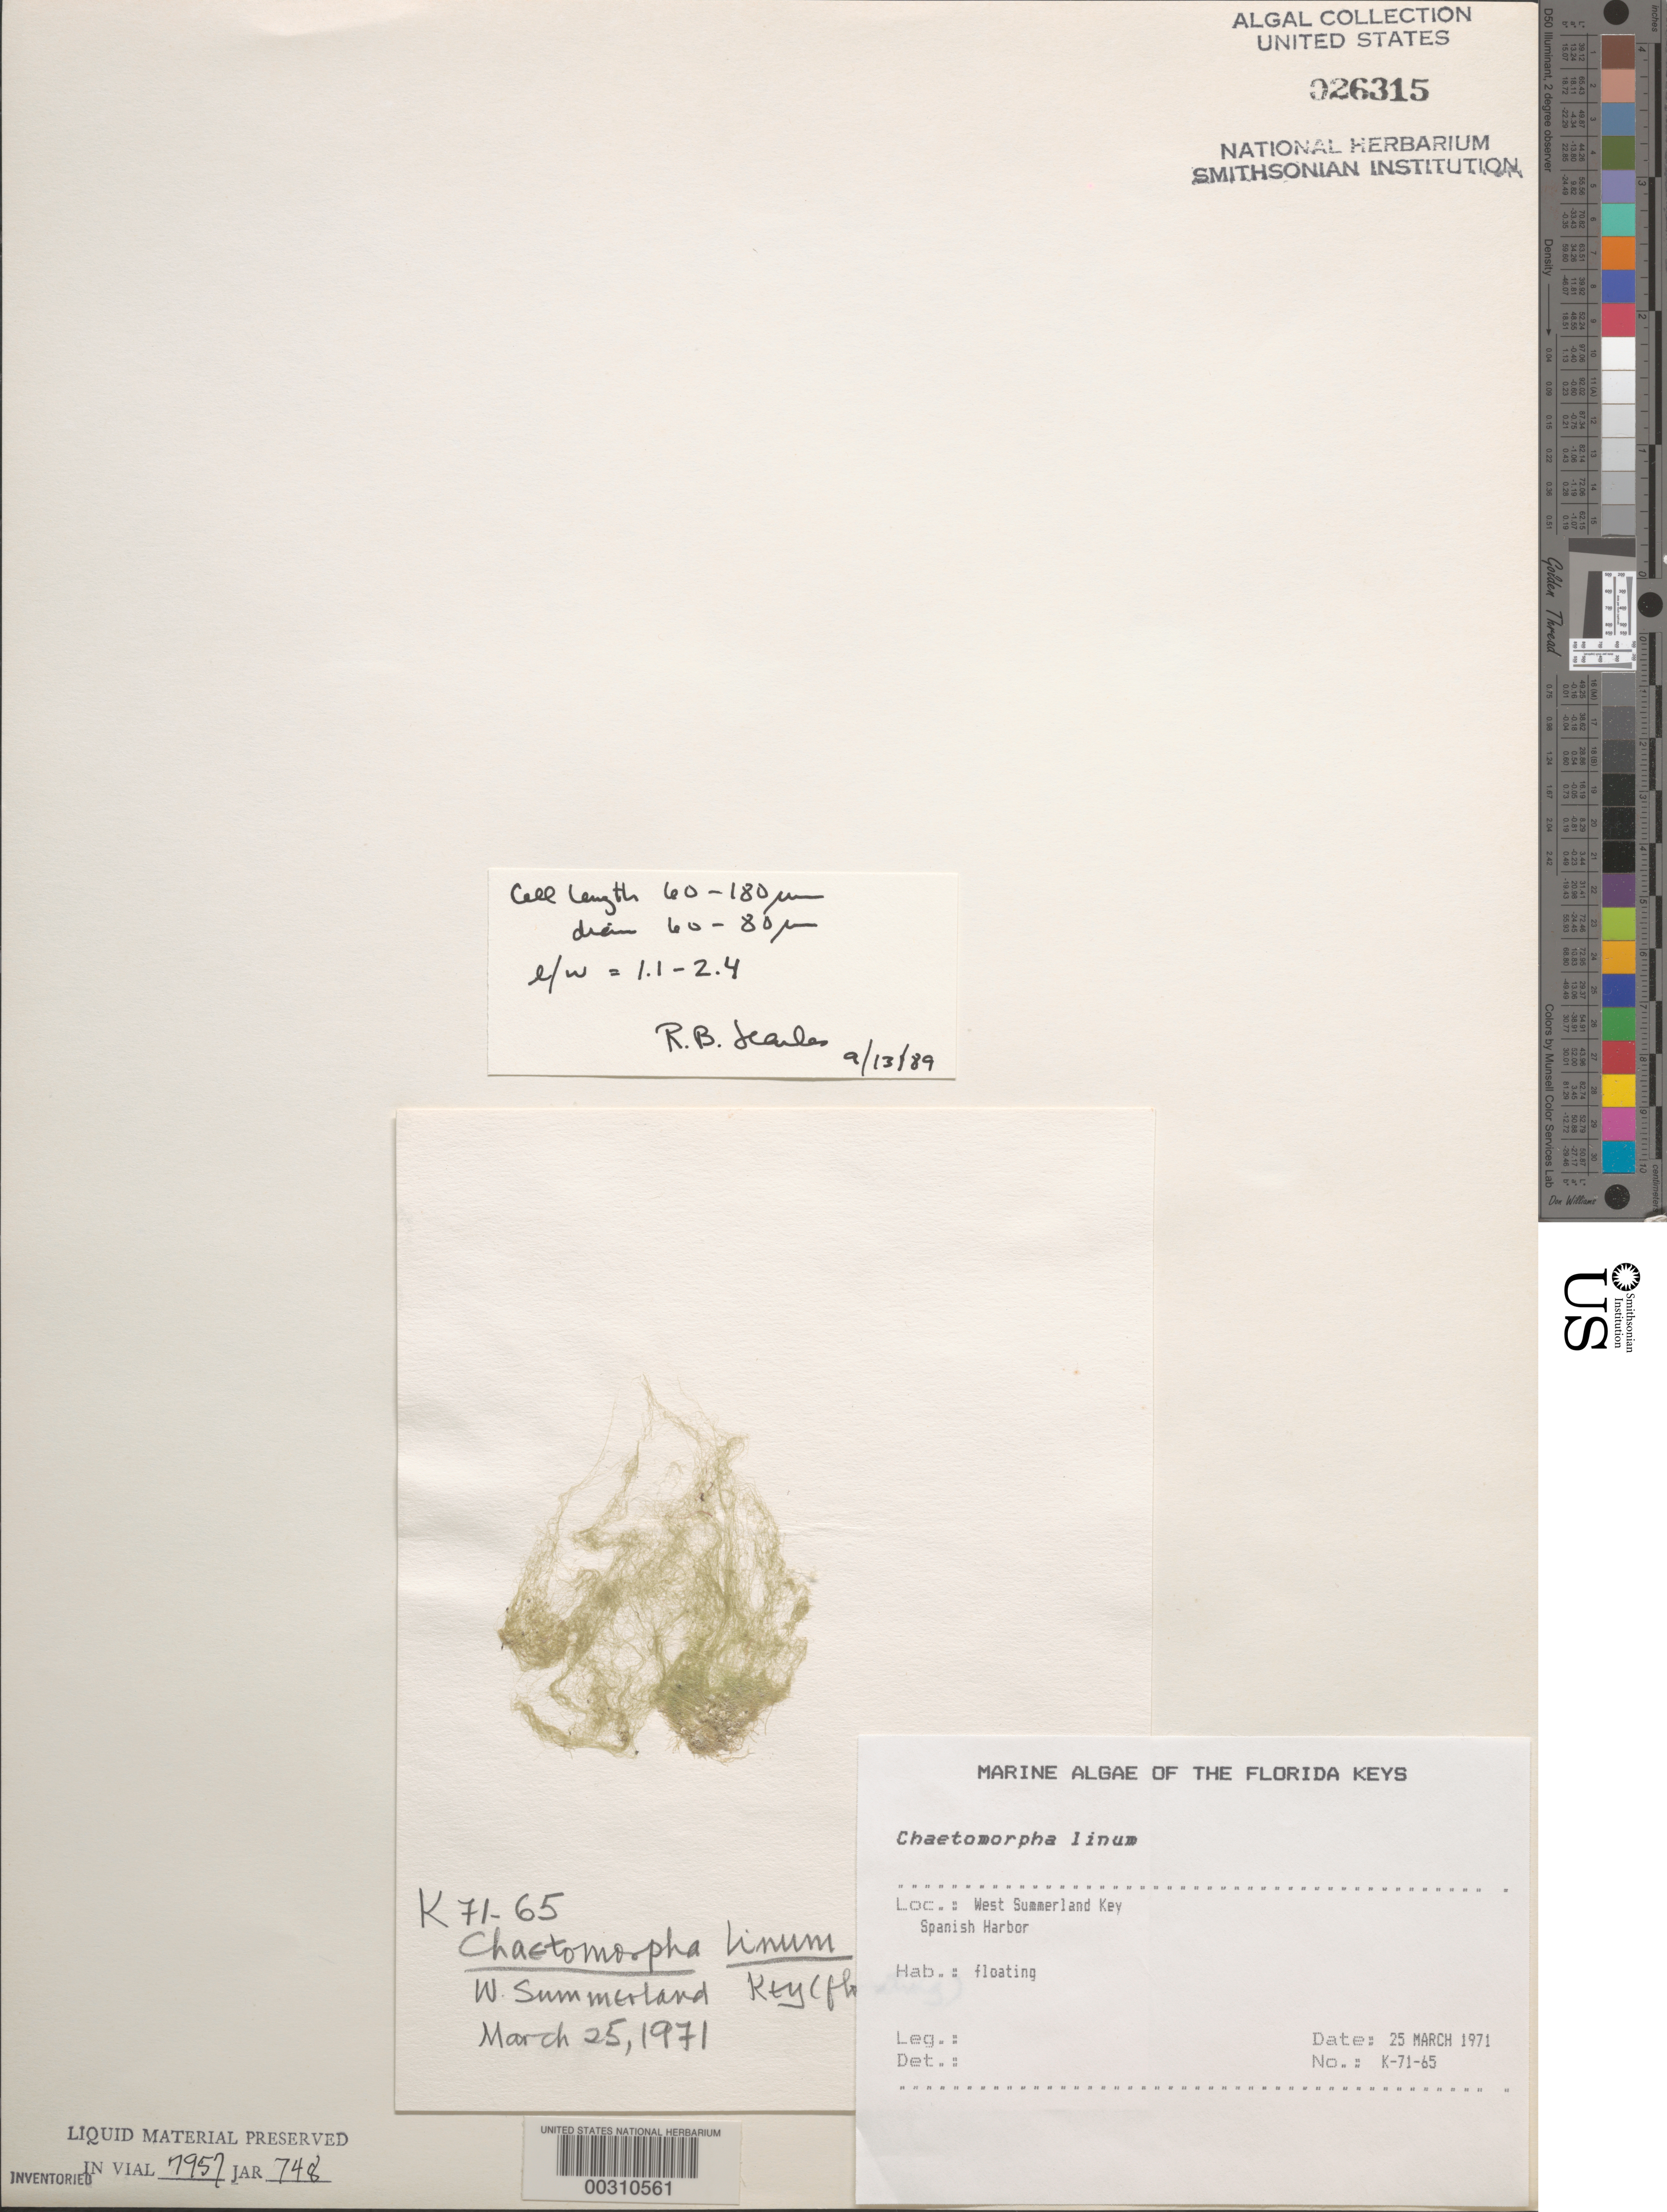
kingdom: Plantae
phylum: Chlorophyta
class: Ulvophyceae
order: Cladophorales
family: Cladophoraceae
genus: Chaetomorpha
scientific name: Chaetomorpha linum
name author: (O.F. Muell.) Kütz.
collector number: K-71-65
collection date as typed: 25 Mar 1971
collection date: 1971-03-25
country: United States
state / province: Florida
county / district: Monroe County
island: West Summerland Key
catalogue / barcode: US 26315